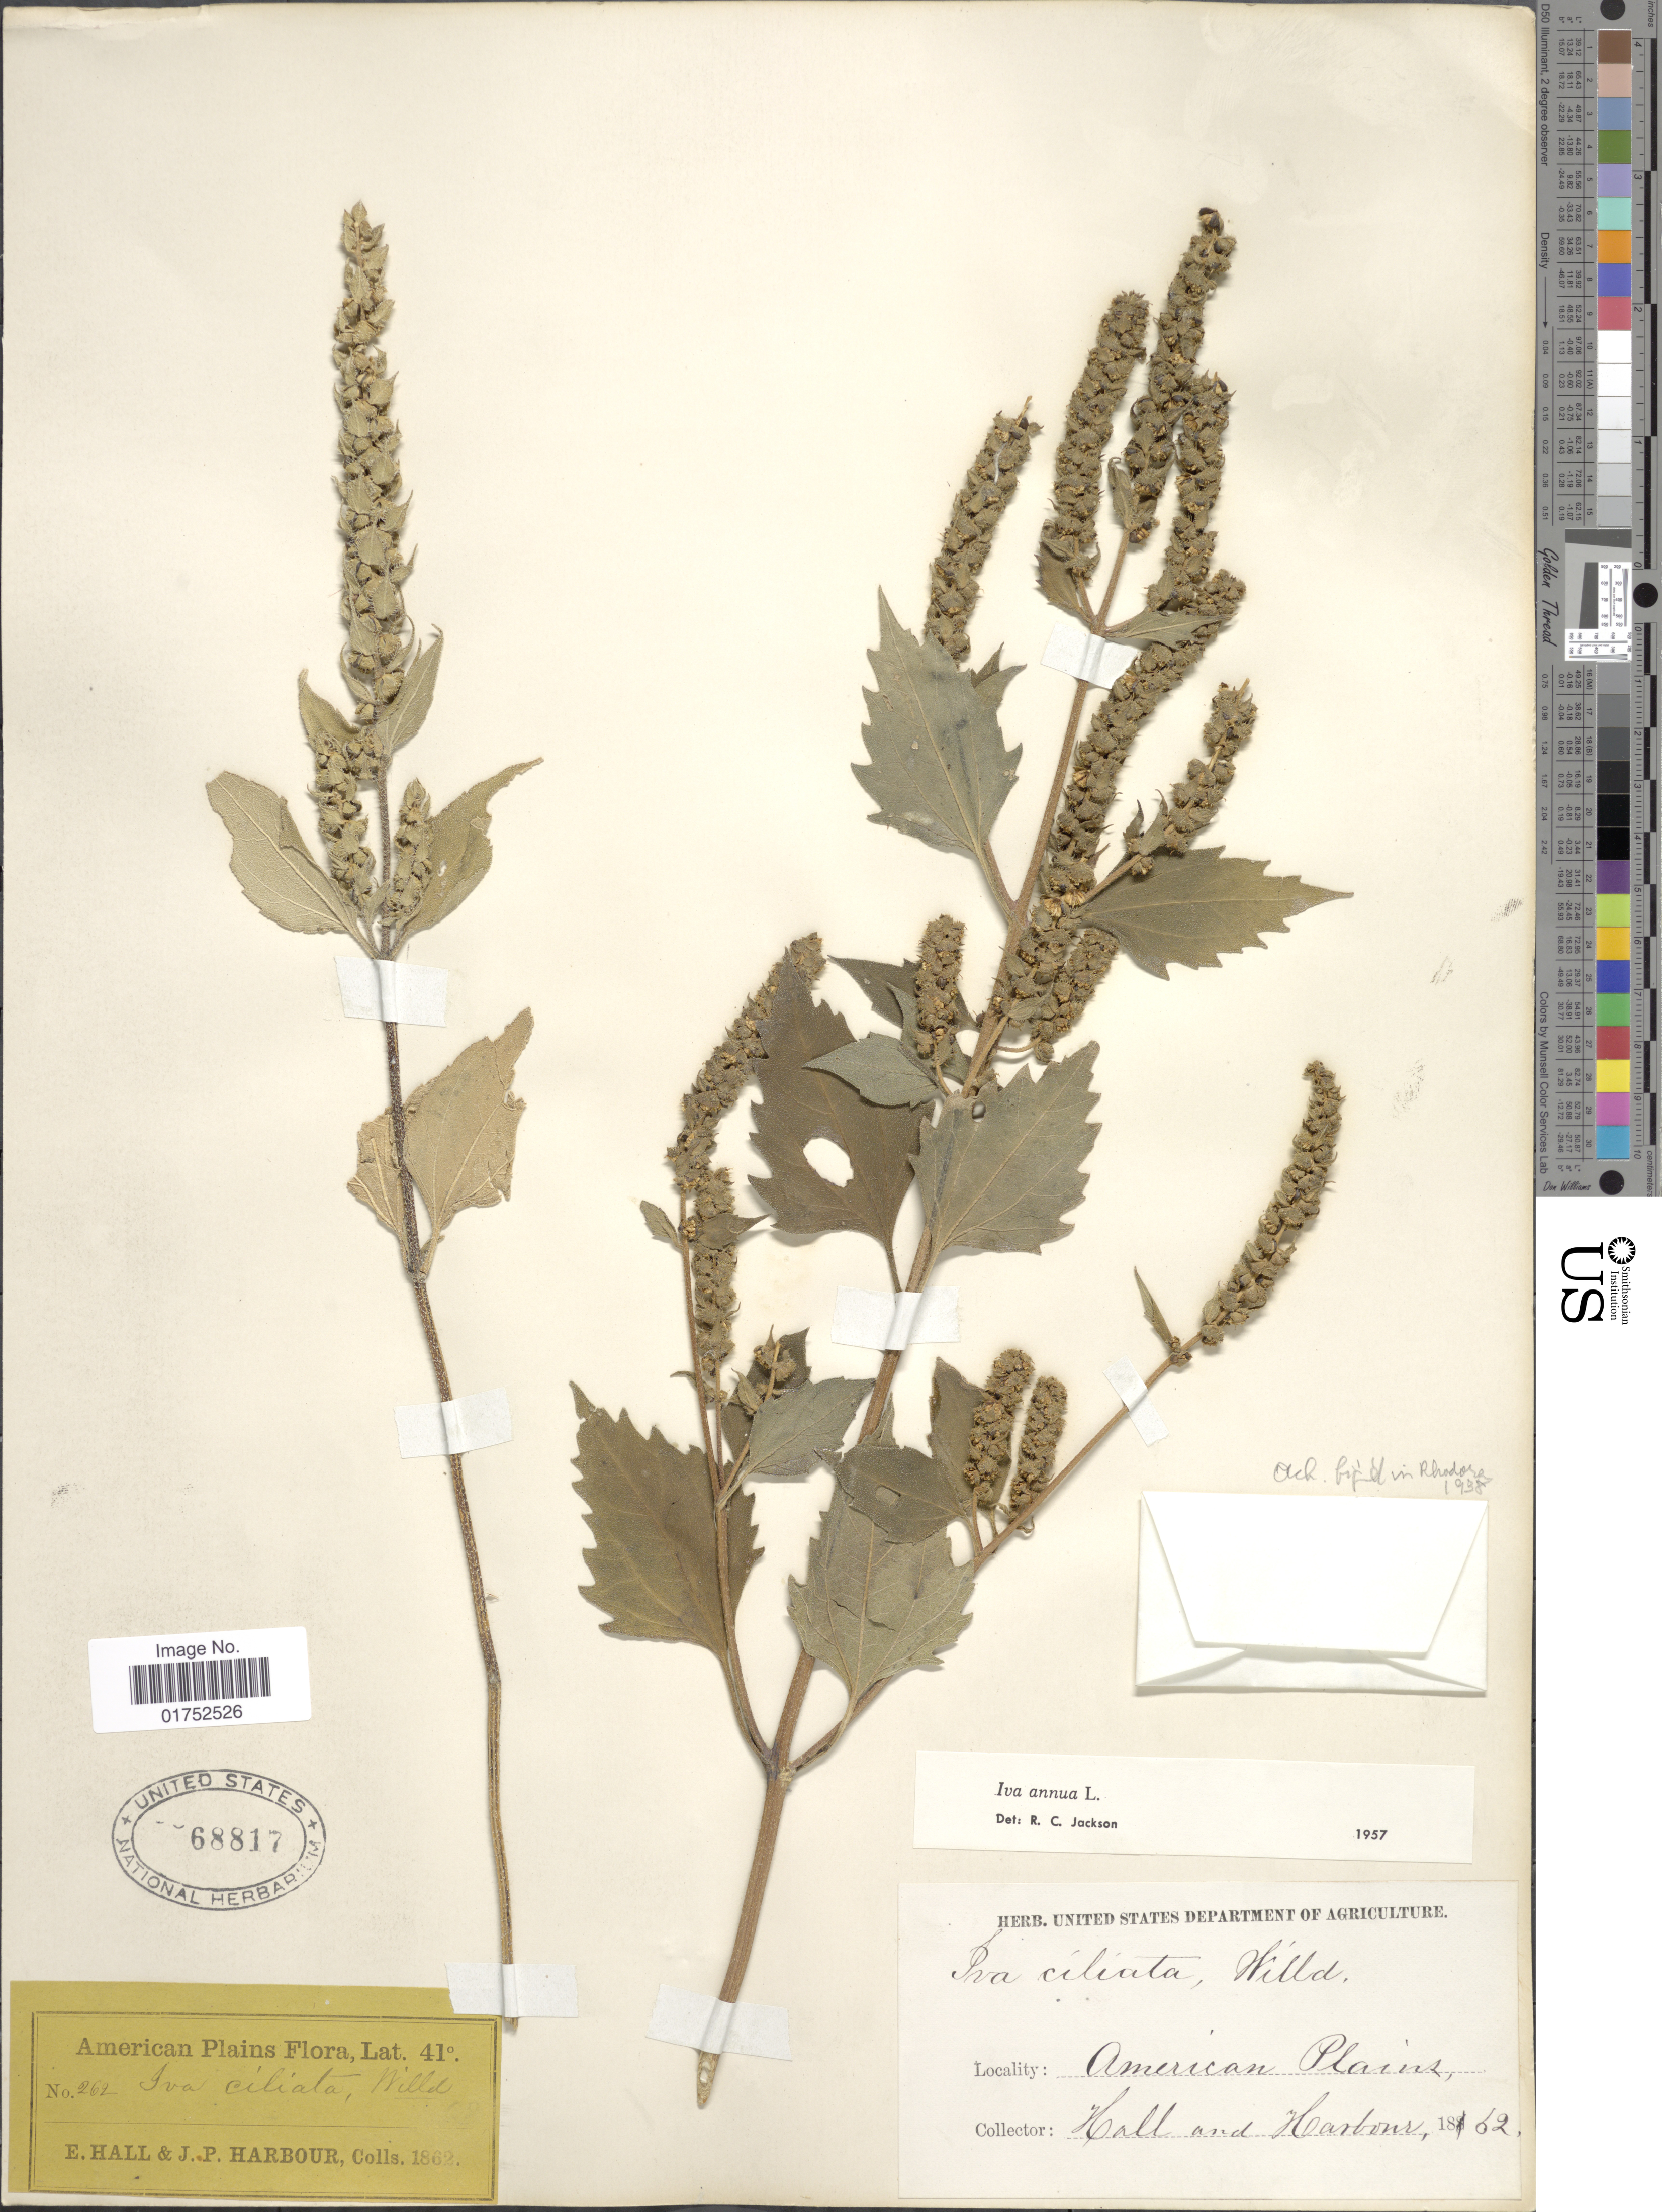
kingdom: Plantae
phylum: Tracheophyta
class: Magnoliopsida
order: Asterales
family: Asteraceae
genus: Iva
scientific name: Iva annua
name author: L.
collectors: E. Hall & J. Harbour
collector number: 262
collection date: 1862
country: United States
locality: American Plains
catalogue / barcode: US 68817